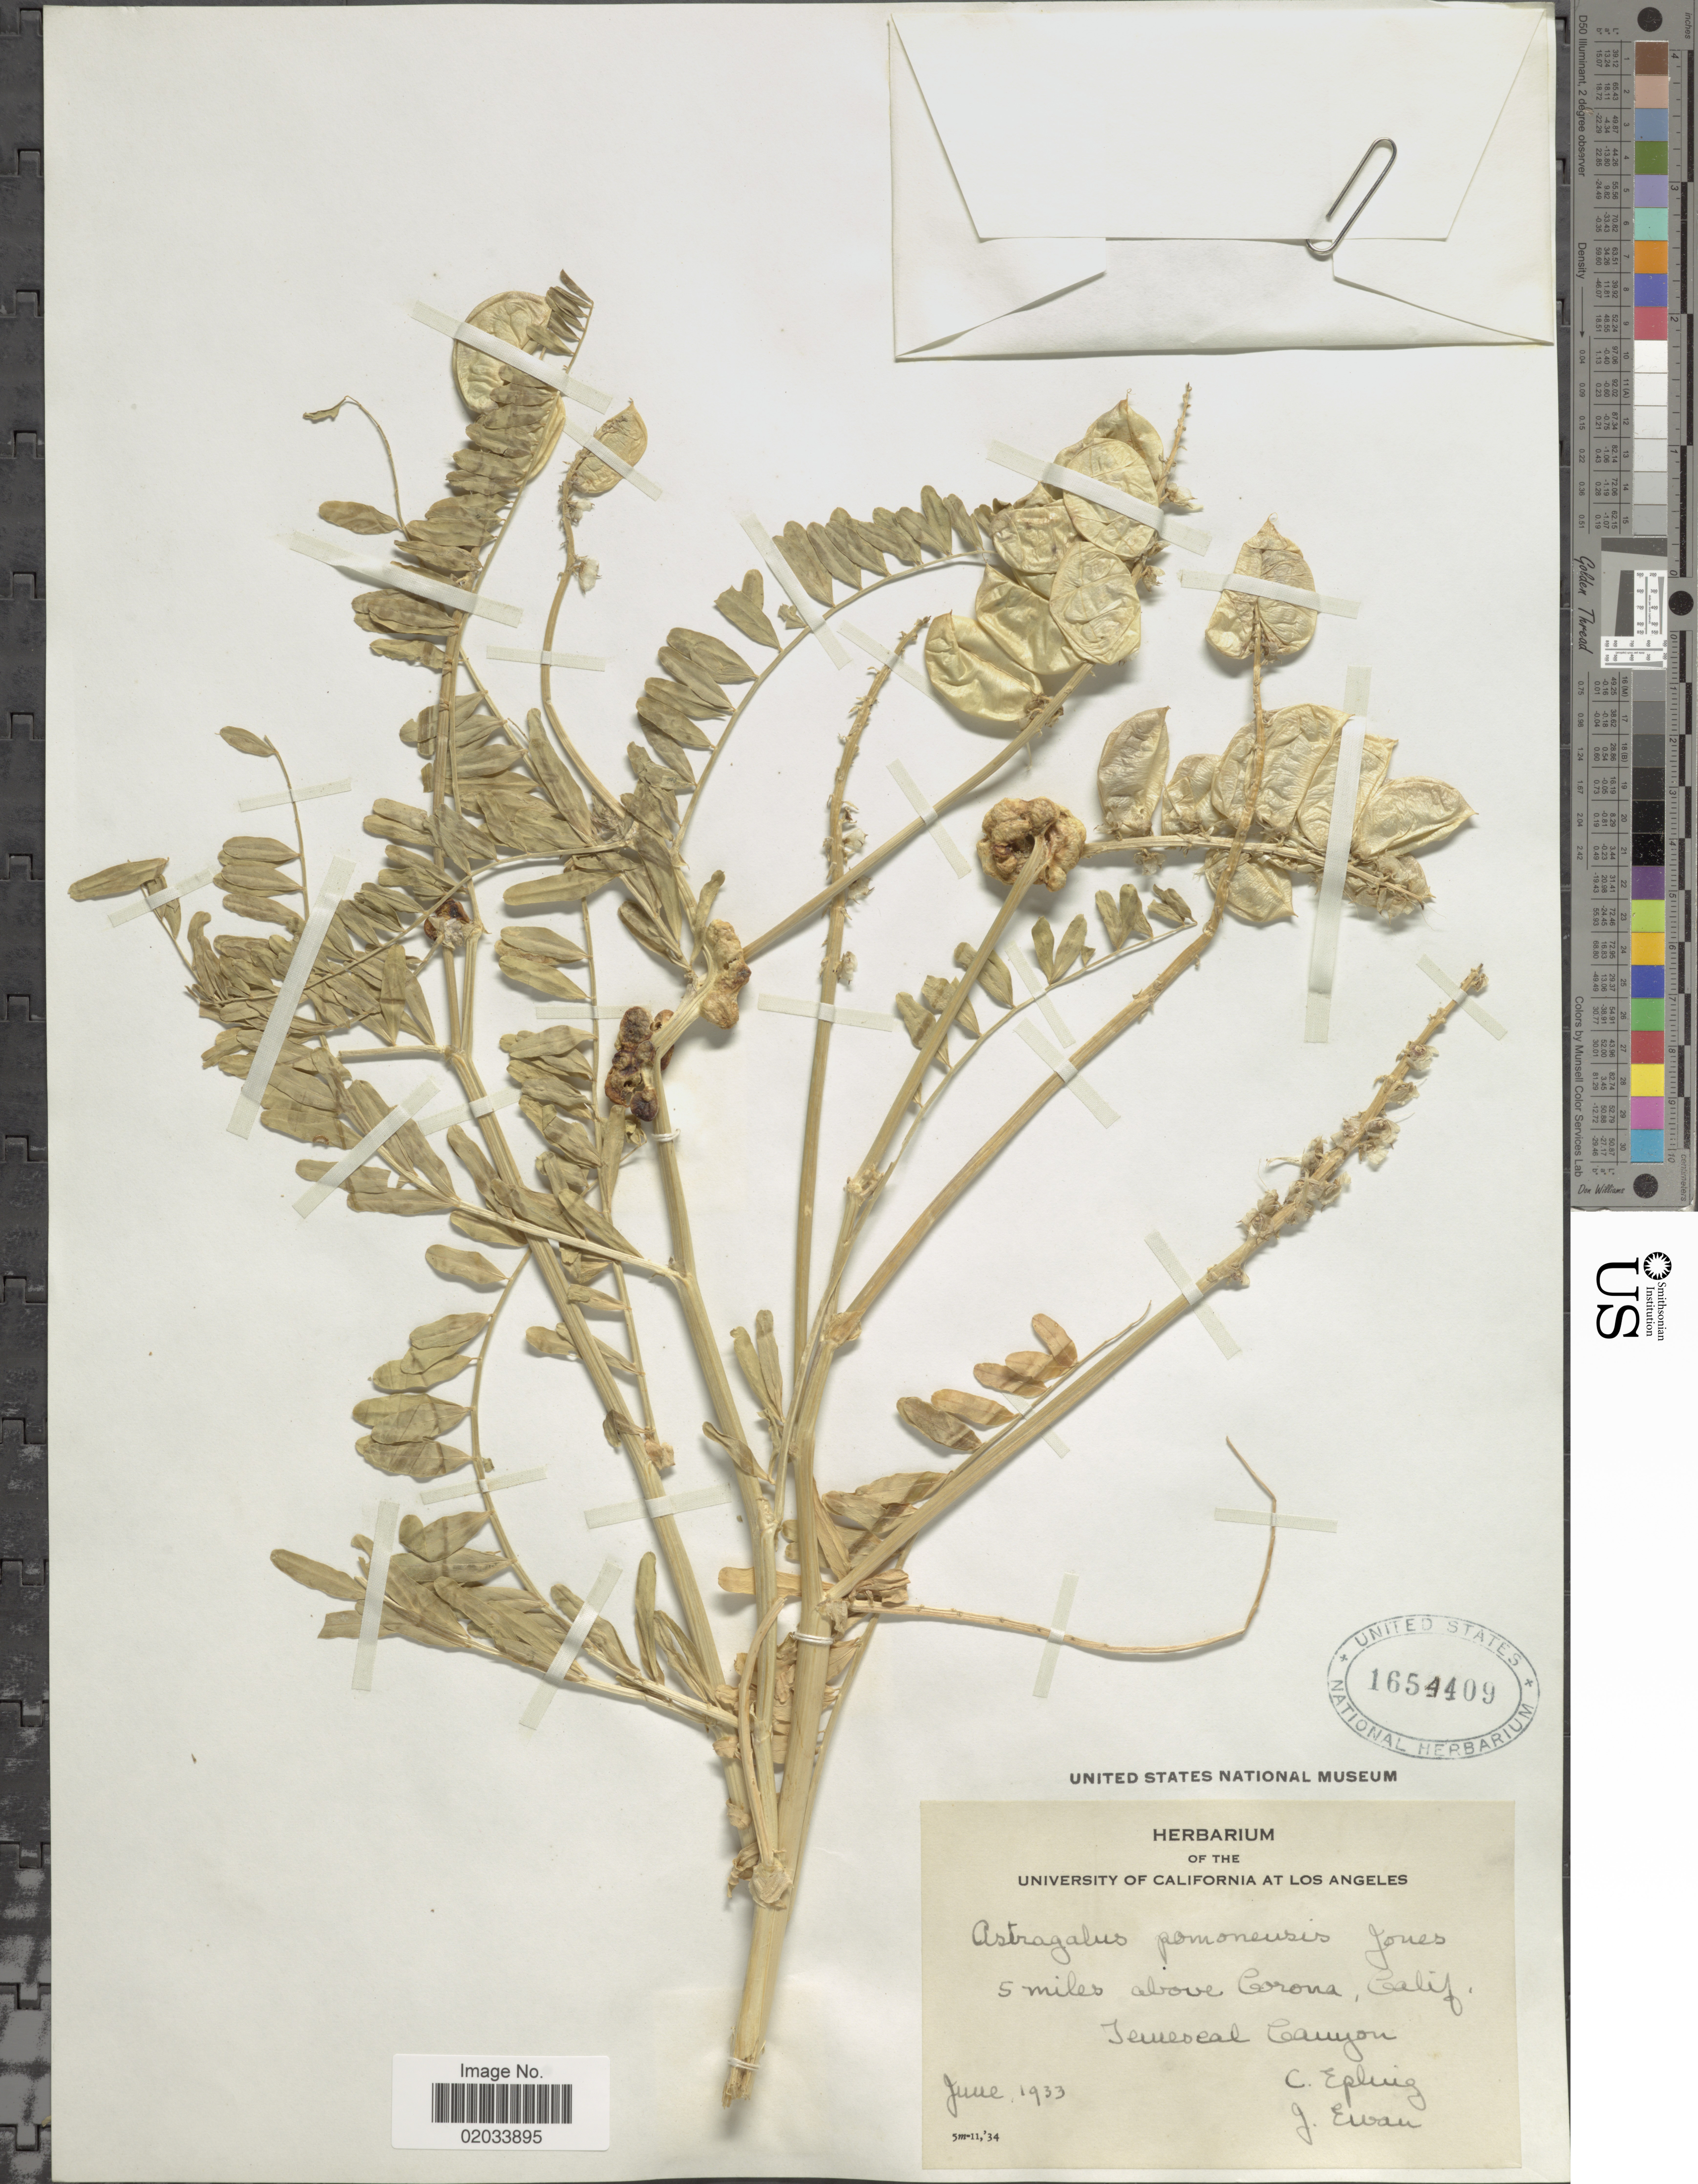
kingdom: Plantae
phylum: Tracheophyta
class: Magnoliopsida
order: Fabales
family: Fabaceae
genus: Astragalus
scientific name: Astragalus pomonensis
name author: M.E. Jones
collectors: C. C. Epling & J. A. Ewan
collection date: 1933-06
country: United States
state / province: California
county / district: Riverside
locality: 5 miles above Corona, Calif. Temescal Canyon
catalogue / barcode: US 1654409